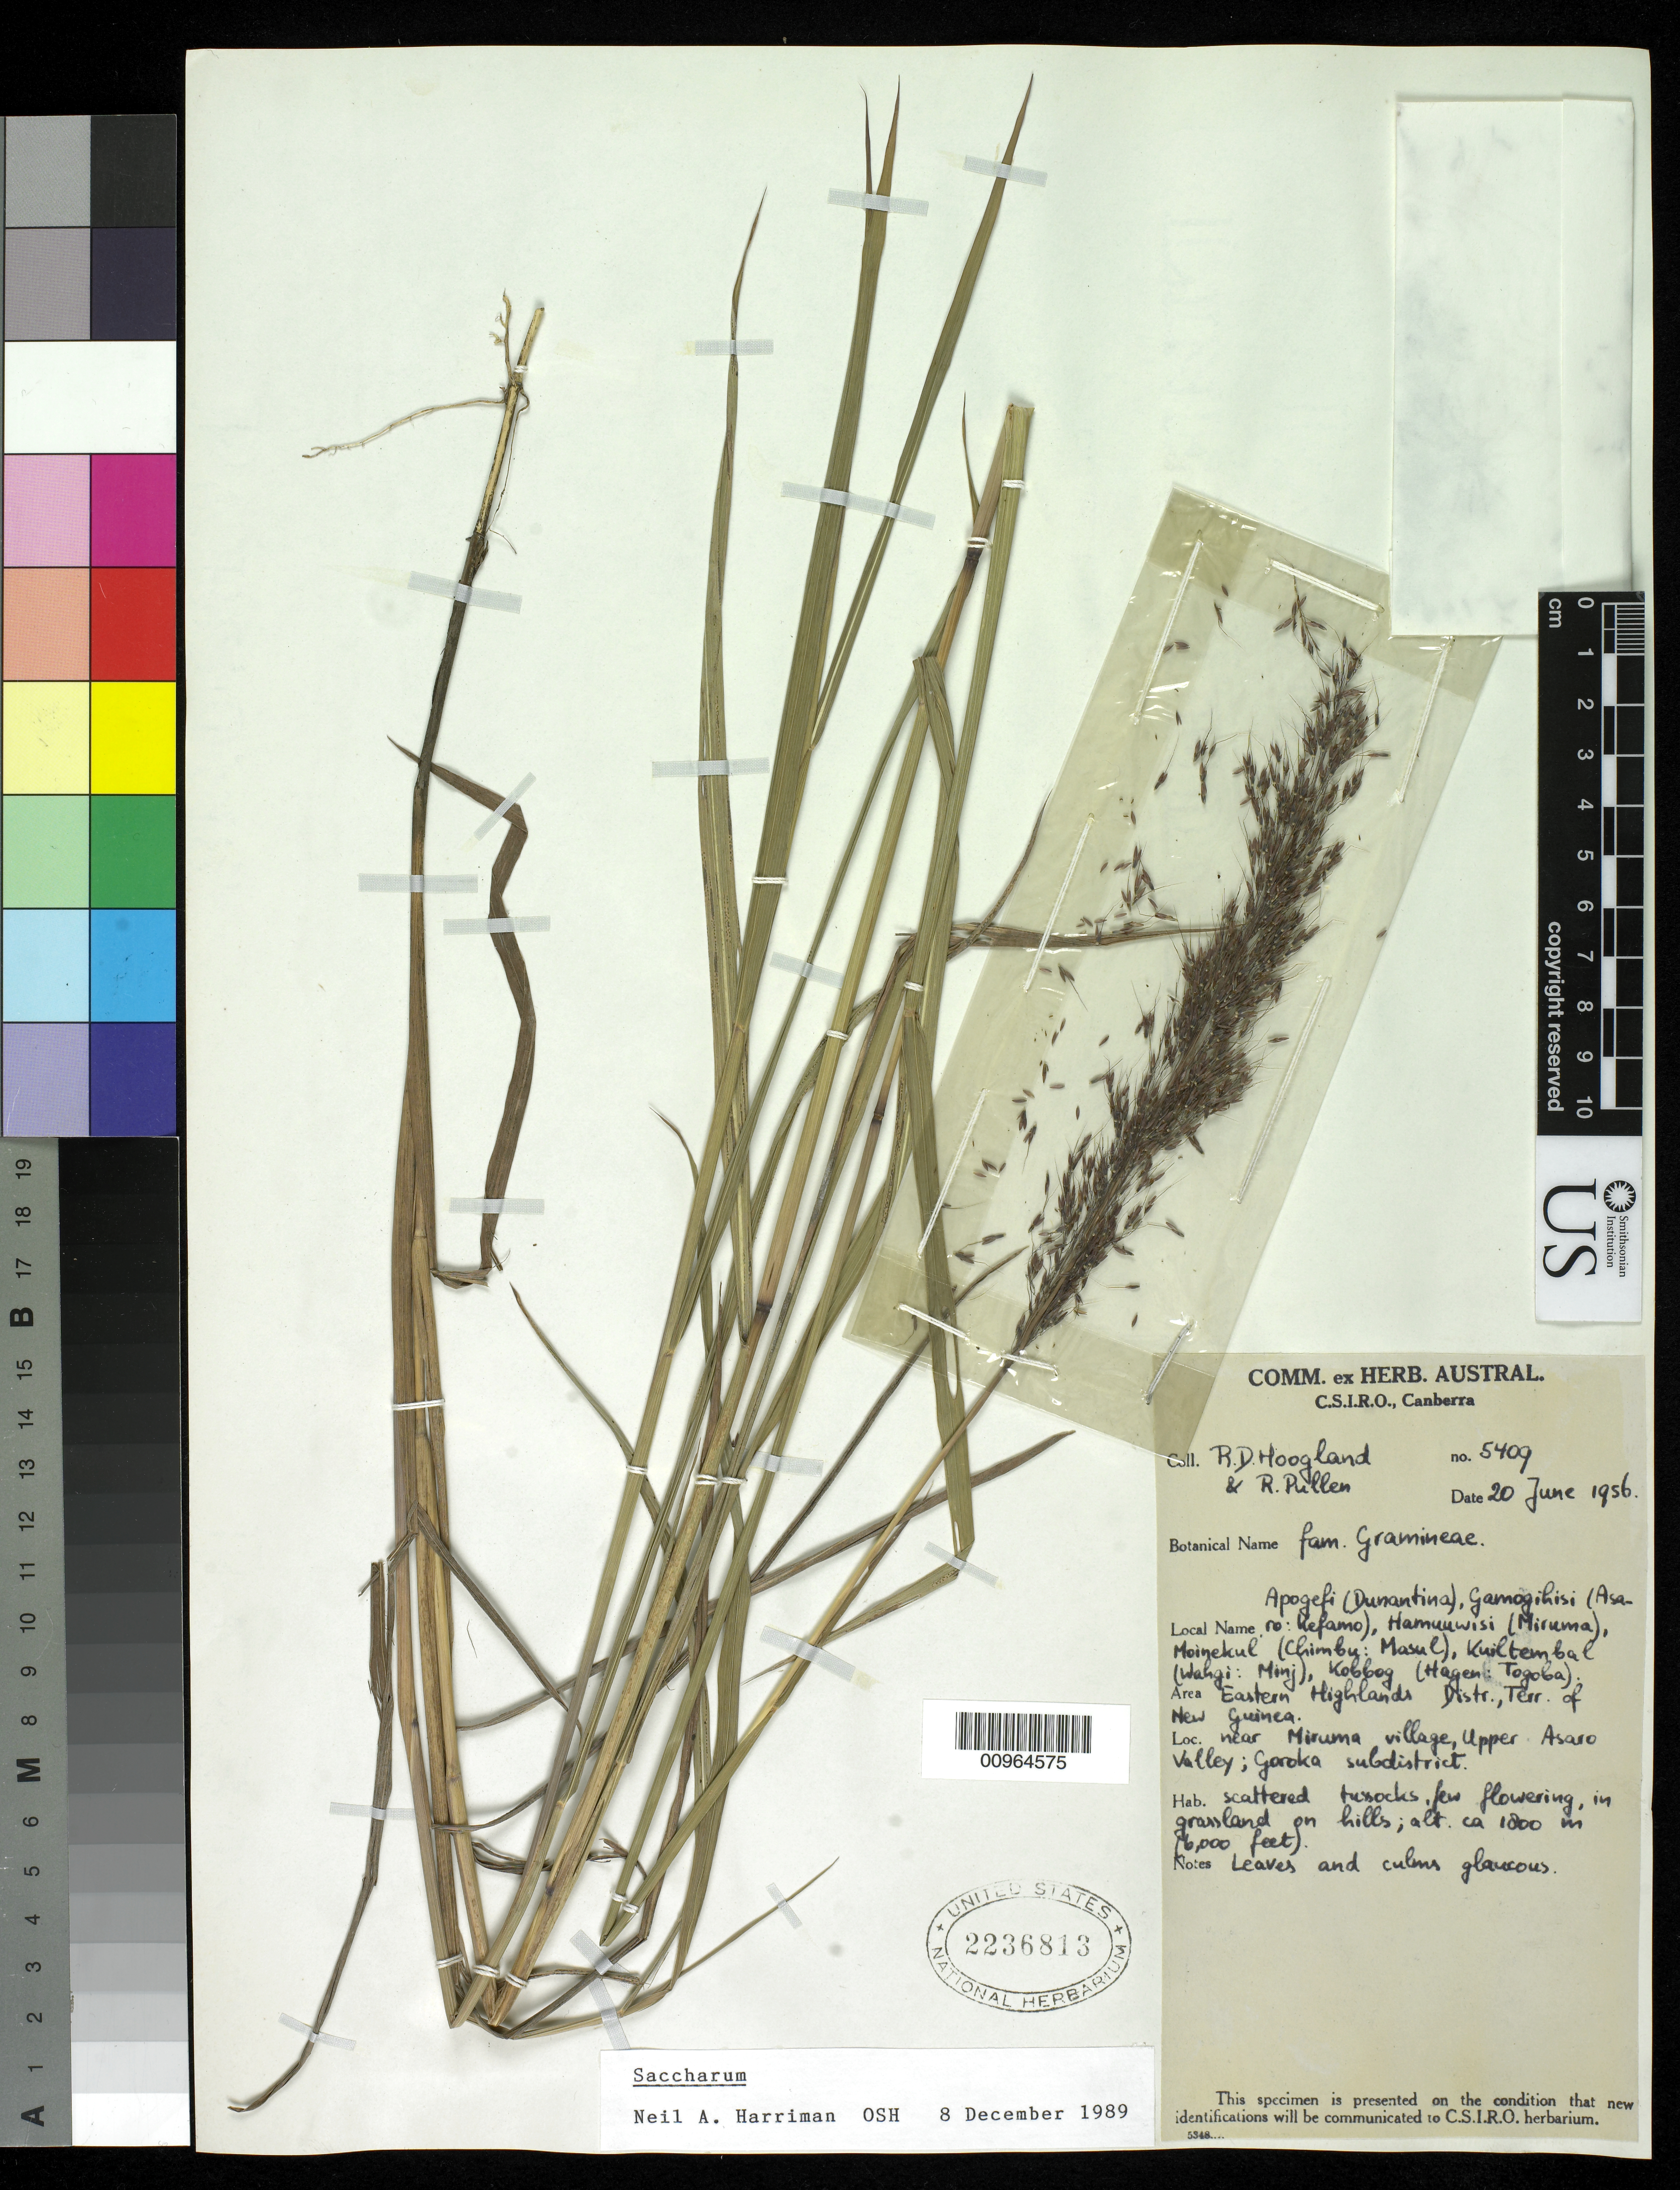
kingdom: Plantae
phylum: Tracheophyta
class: Liliopsida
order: Poales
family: Poaceae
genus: Saccharum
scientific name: Saccharum sp.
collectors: R. D. Hoogland & R. Pullen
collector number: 5409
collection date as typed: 20 Jun 1956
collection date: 1956-06-20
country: Papua New Guinea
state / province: Eastern Highlands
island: New Guinea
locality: Near Miruma village, Upper Asaro valley; Goroka subdistrict.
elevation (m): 1800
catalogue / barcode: US 2236813